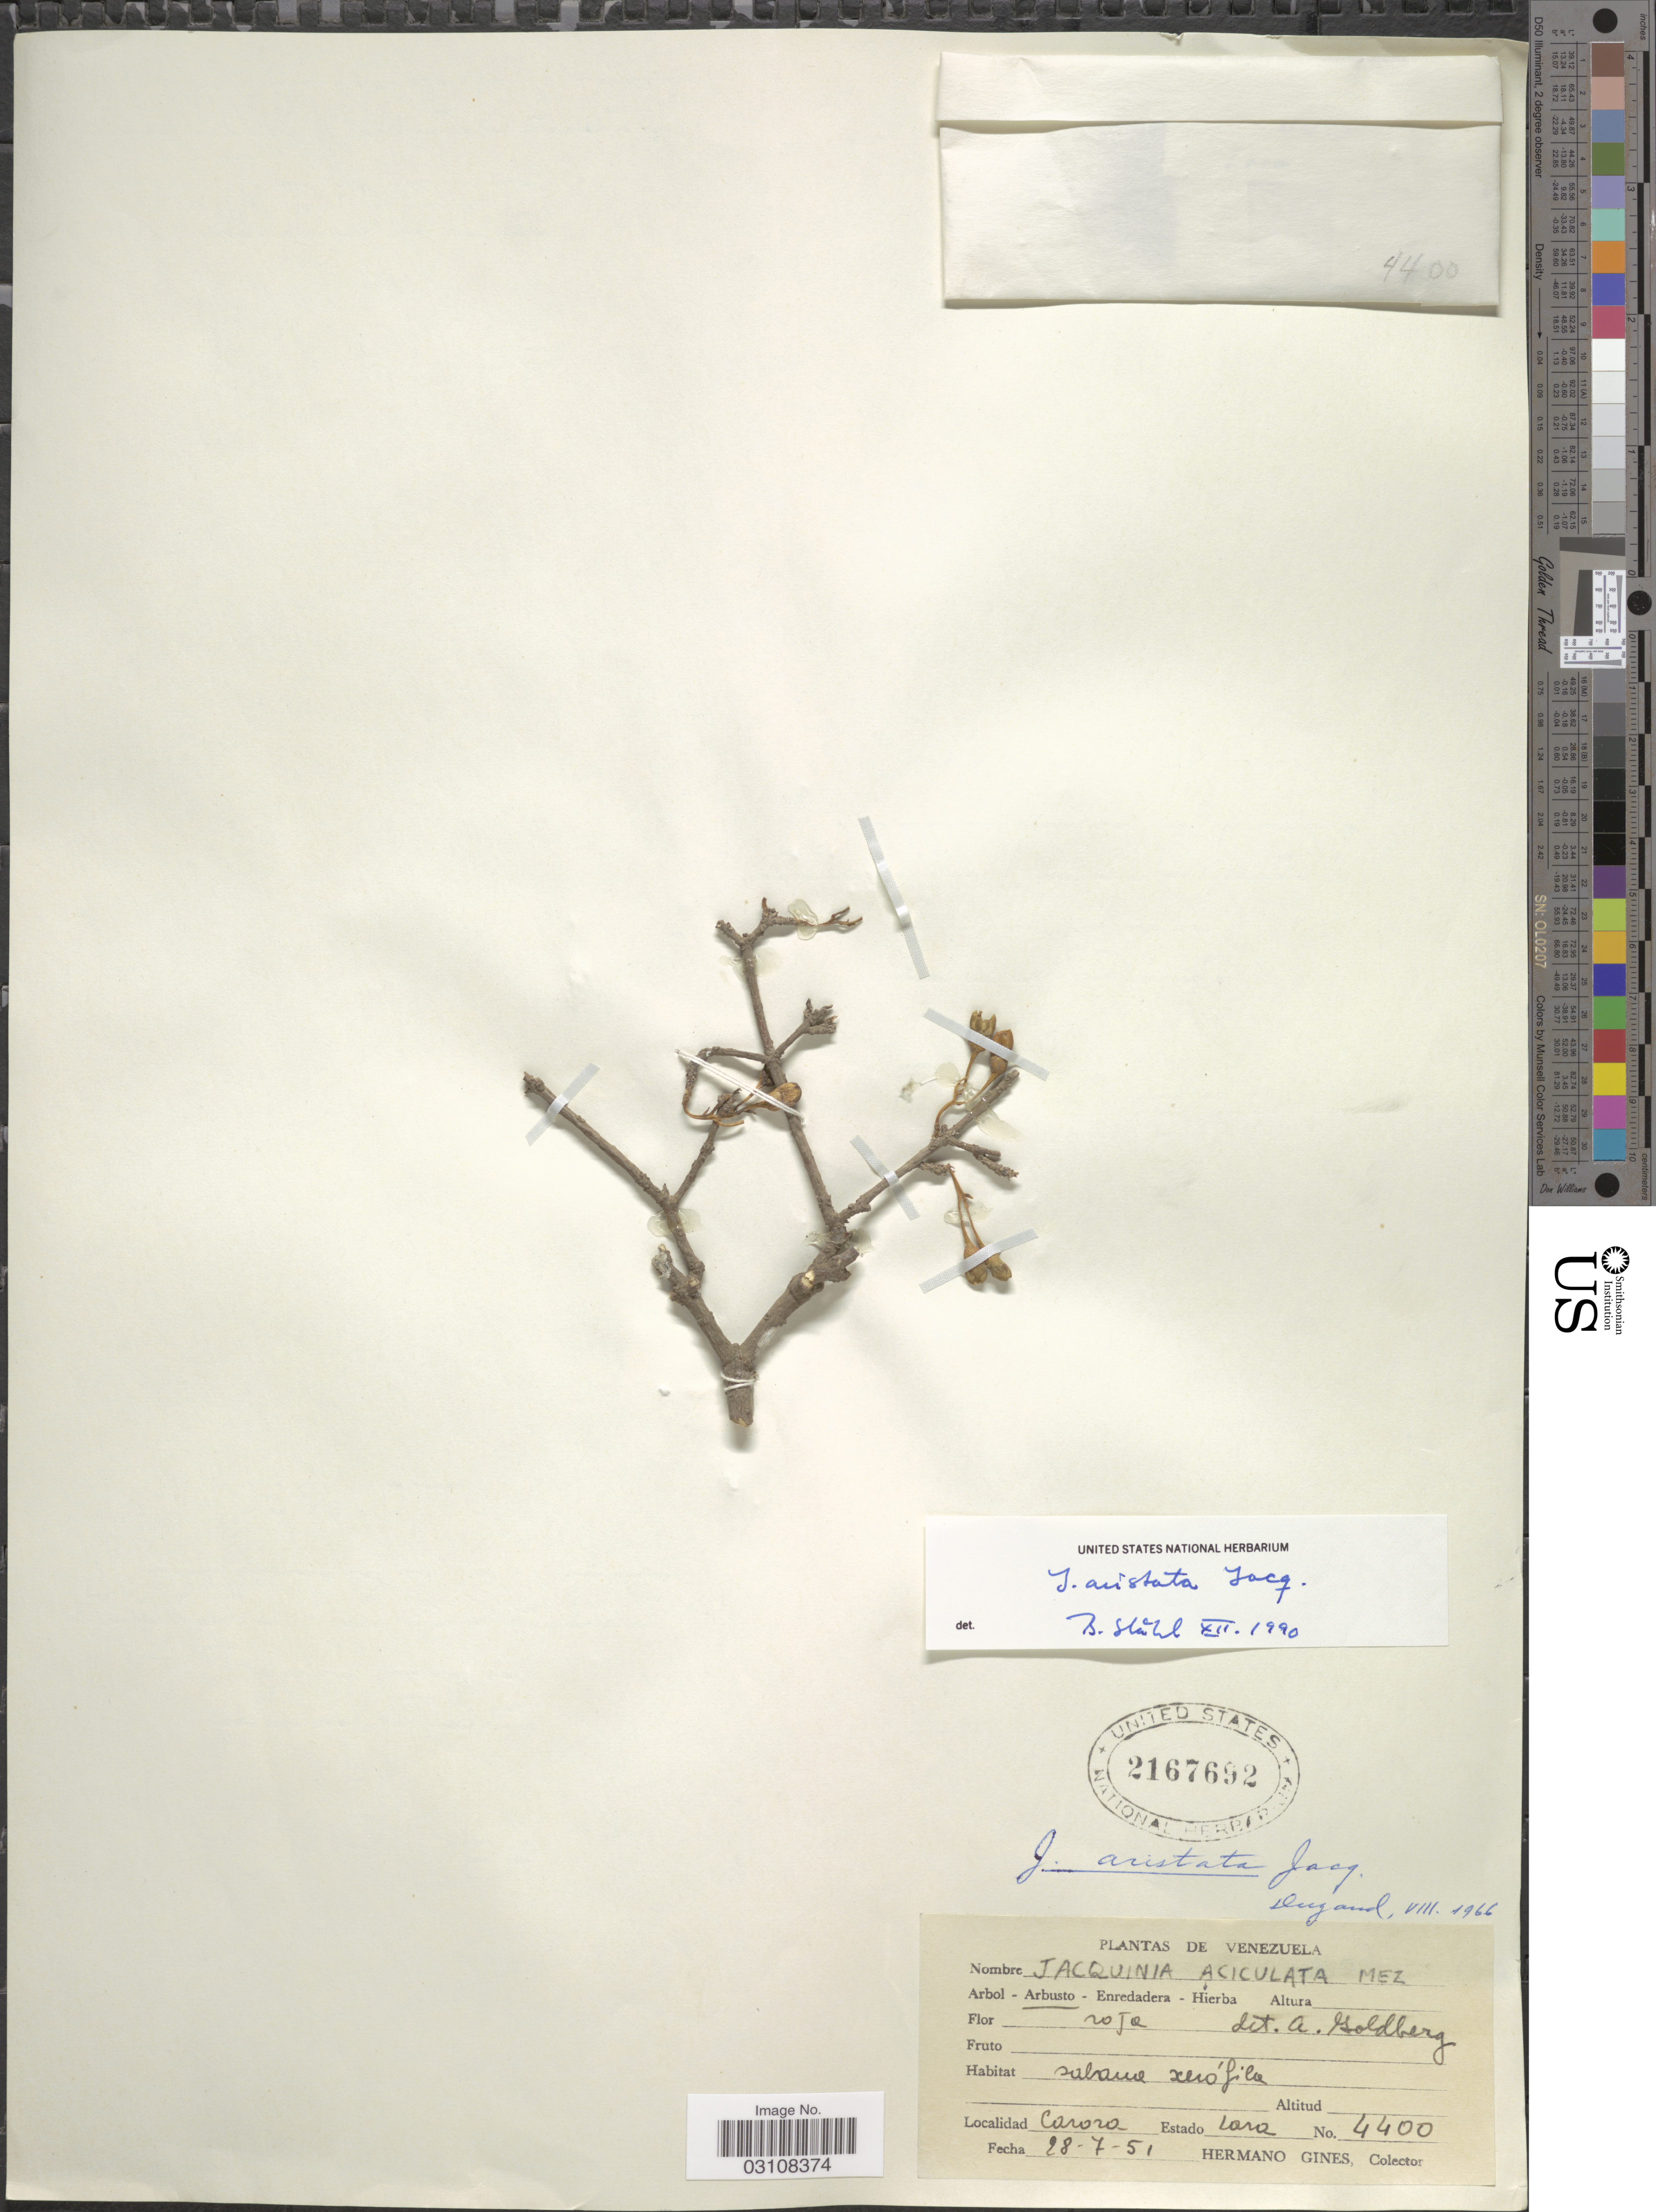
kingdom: Plantae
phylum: Tracheophyta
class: Magnoliopsida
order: Ericales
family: Primulaceae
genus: Bonellia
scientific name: Bonellia frutescens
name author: (Mill.) B. Ståhl & Källersjö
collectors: Bro. Gines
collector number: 4400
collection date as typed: Transcribed d/m/y: 28/7/51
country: Venezuela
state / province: Lara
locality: Carora.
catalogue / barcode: US 2167692